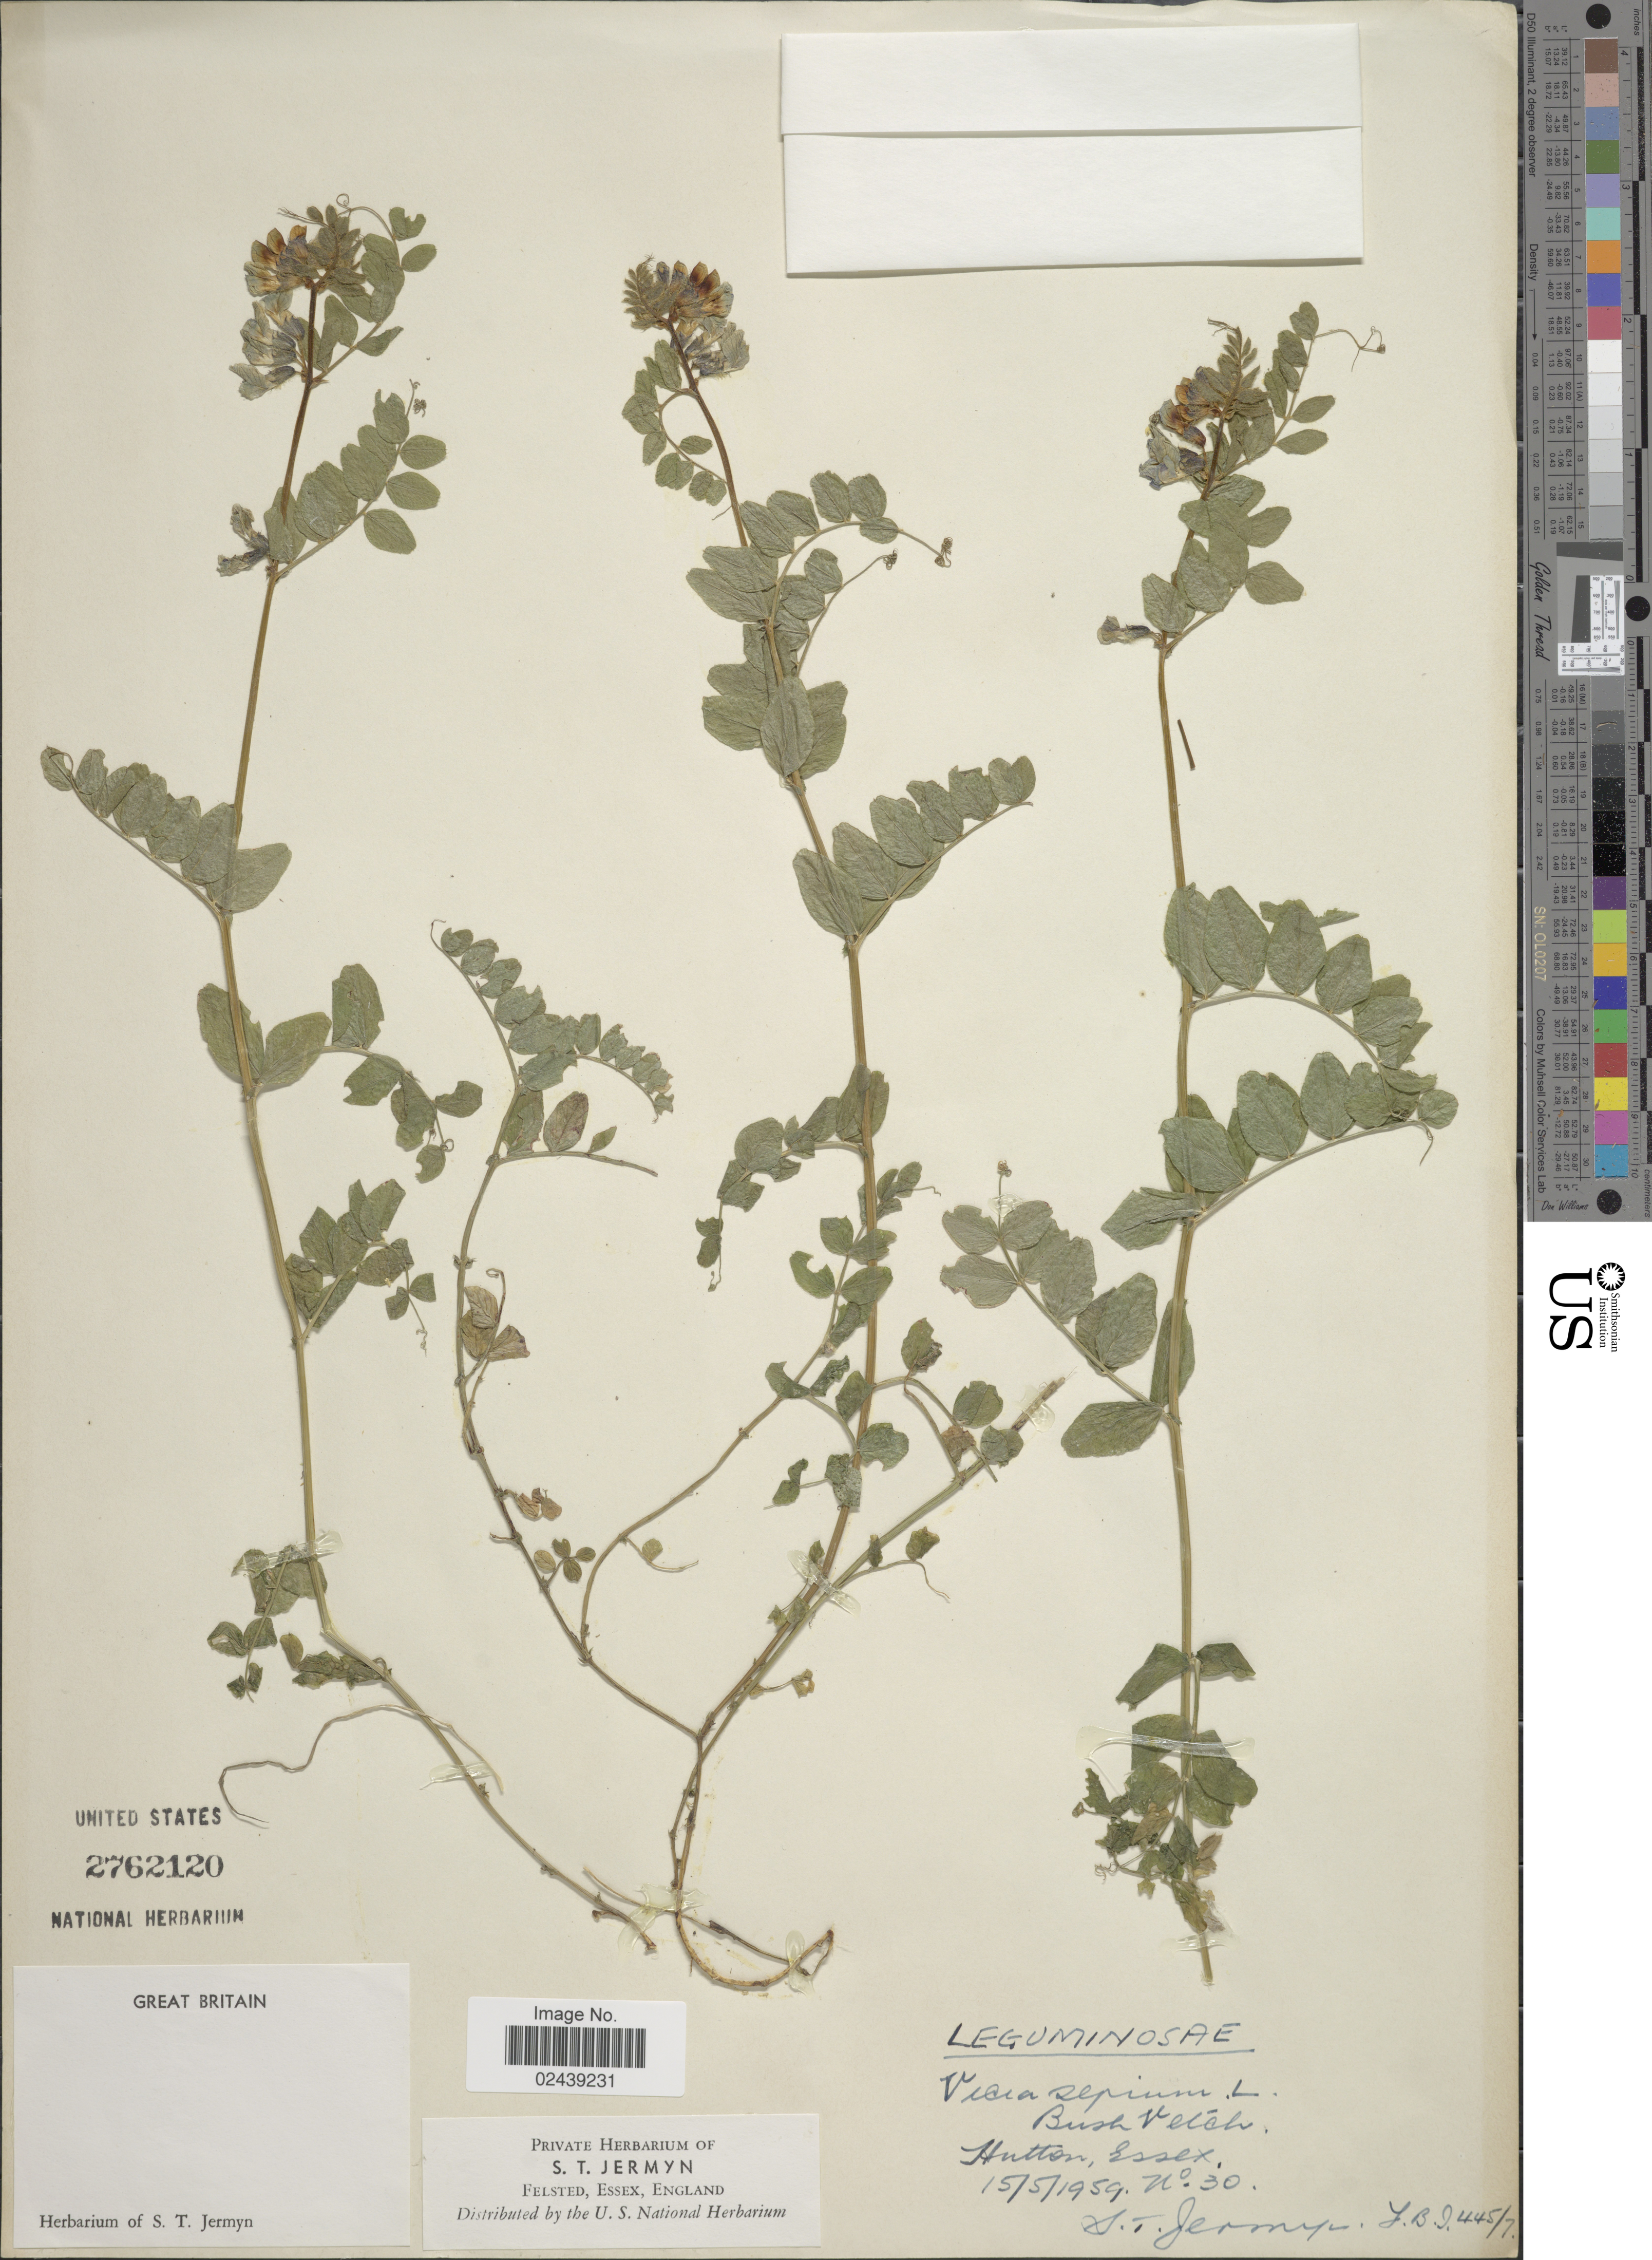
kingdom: Plantae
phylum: Tracheophyta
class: Magnoliopsida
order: Fabales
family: Fabaceae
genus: Vicia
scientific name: Vicia sepium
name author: L.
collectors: S. Jermyn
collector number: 30/J.B.I.445/7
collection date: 1959-05-15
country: United Kingdom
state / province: England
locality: Great Britain. Hutton, Essex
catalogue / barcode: US 2762120